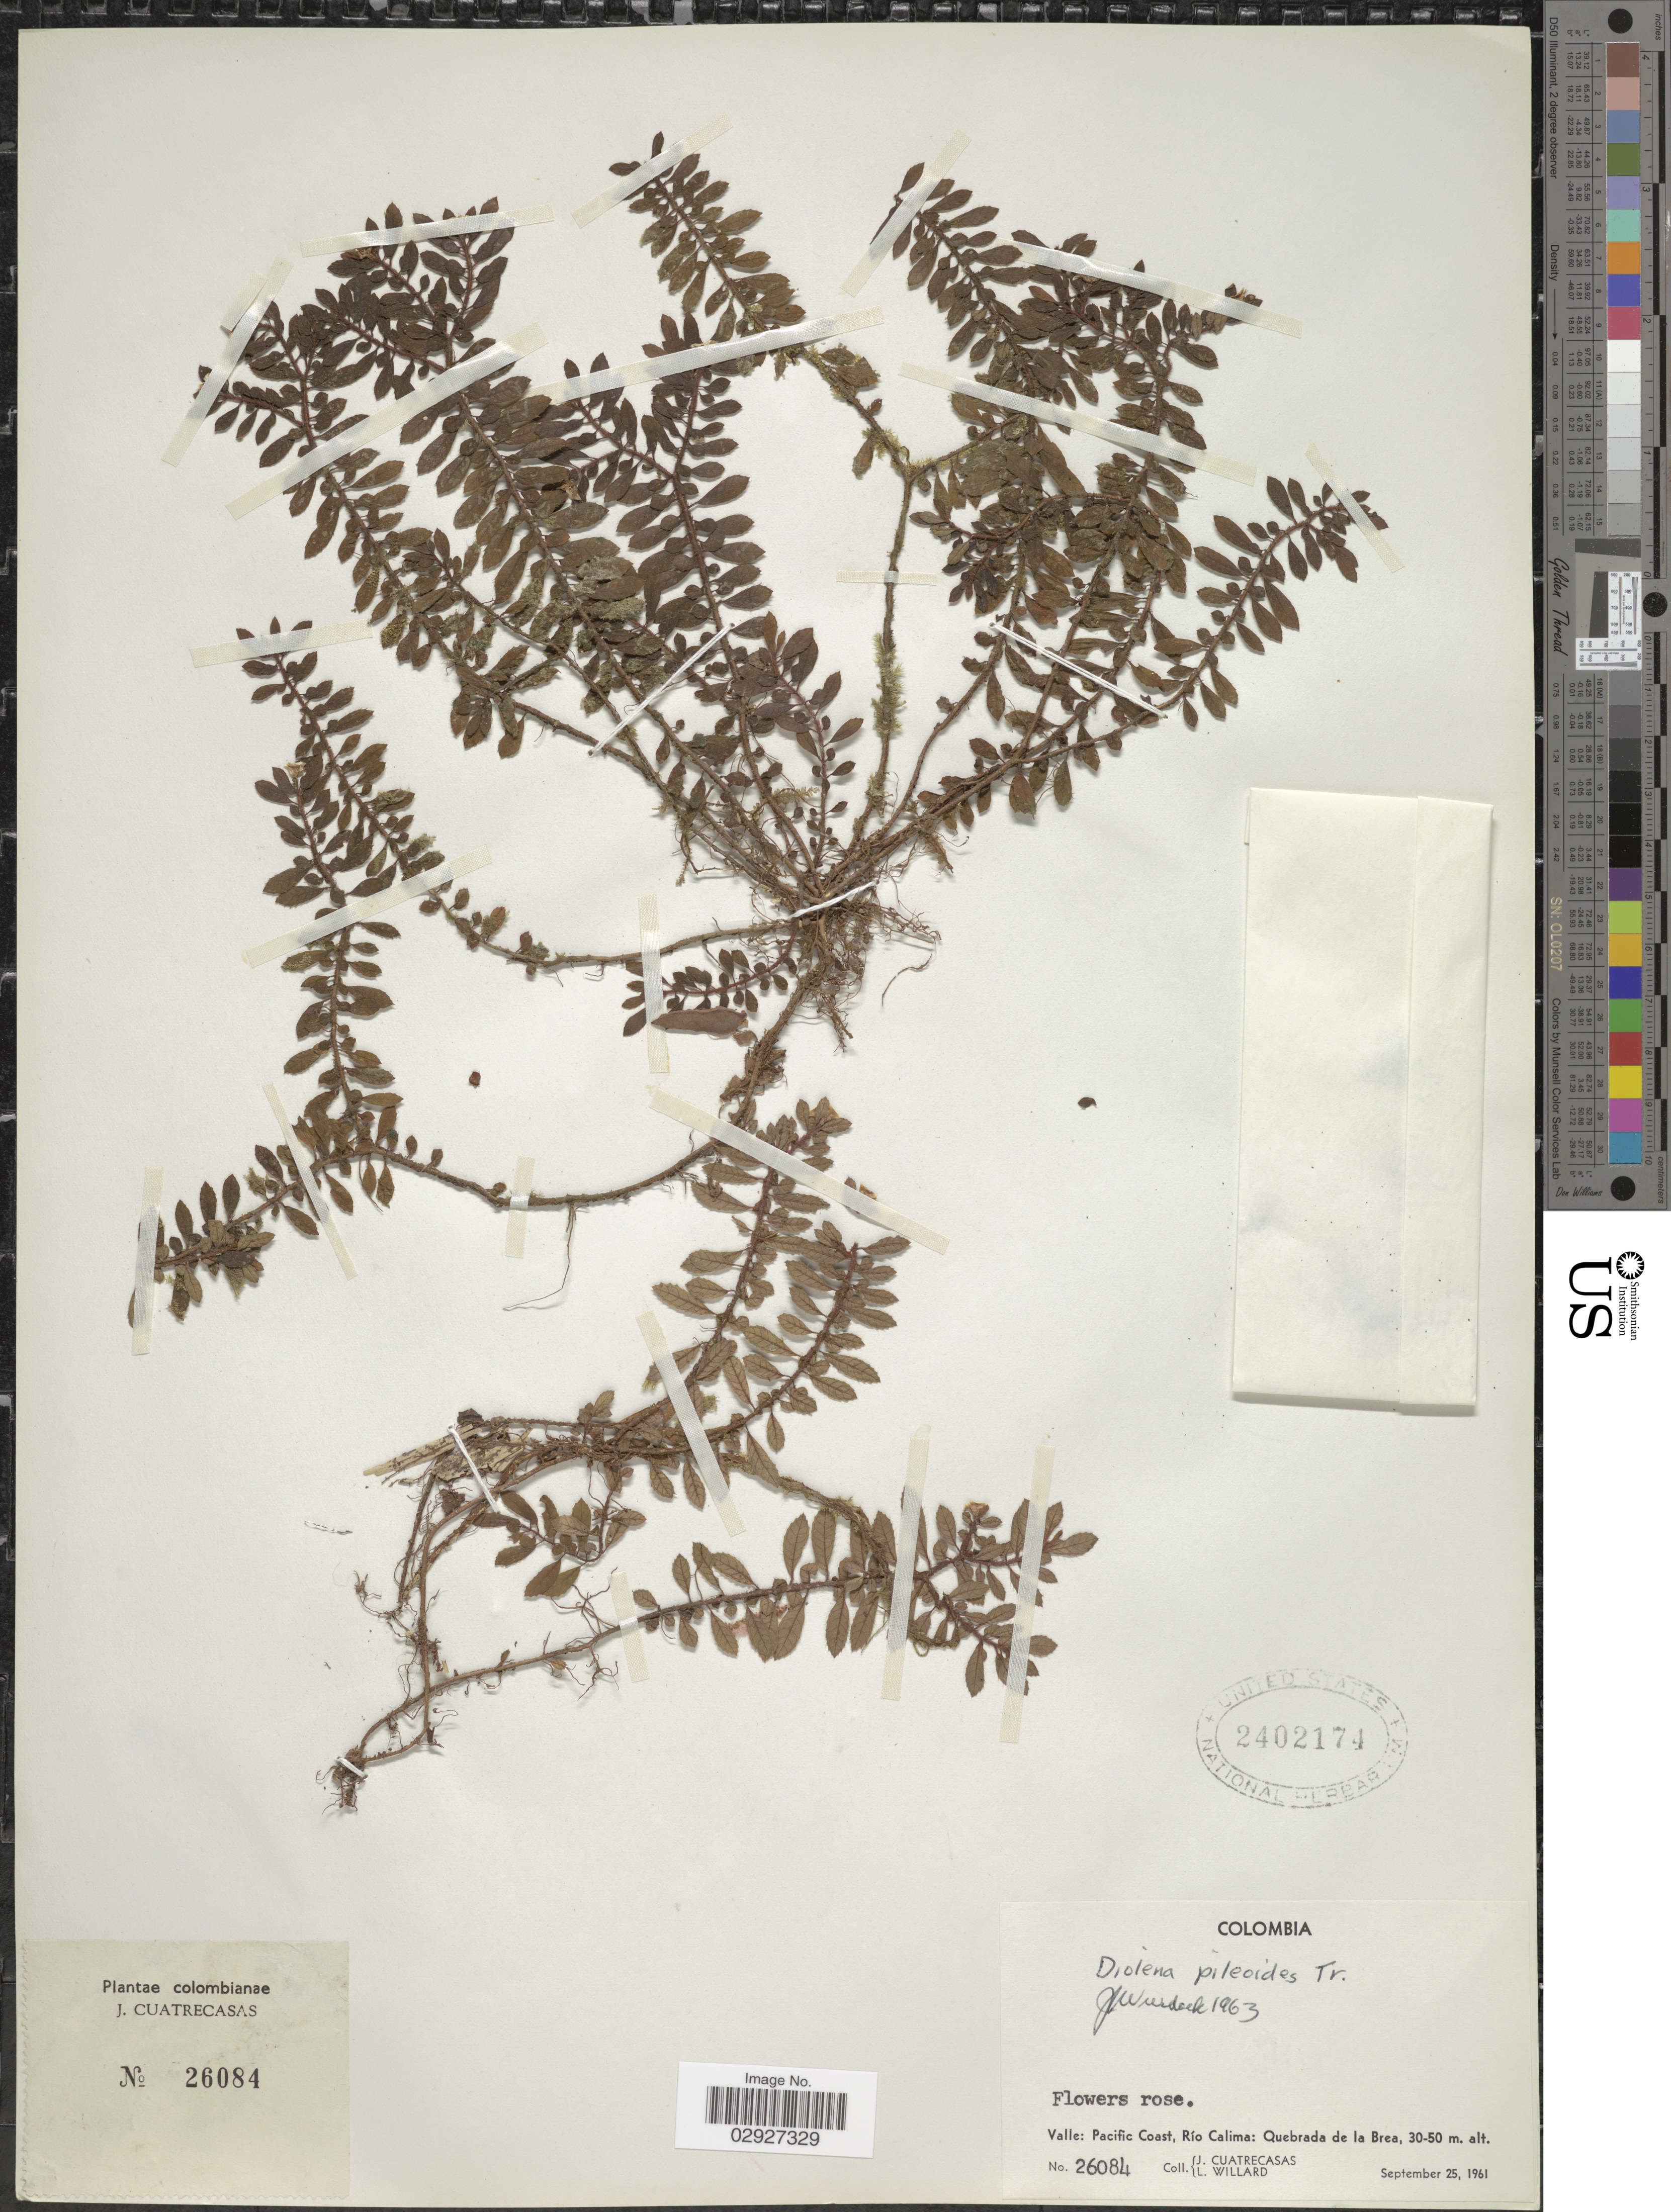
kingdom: Plantae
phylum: Tracheophyta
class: Magnoliopsida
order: Myrtales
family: Melastomataceae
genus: Triolena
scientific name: Triolena pileoides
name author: (Triana) Wurdack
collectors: J. Cuatrecasas & L. Willard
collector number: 26084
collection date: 1961-09-25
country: Colombia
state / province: Valle del Cauca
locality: Valle: Pacific Coast, Río Calima: Quebrada de la Brea.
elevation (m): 30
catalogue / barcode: US 2402174